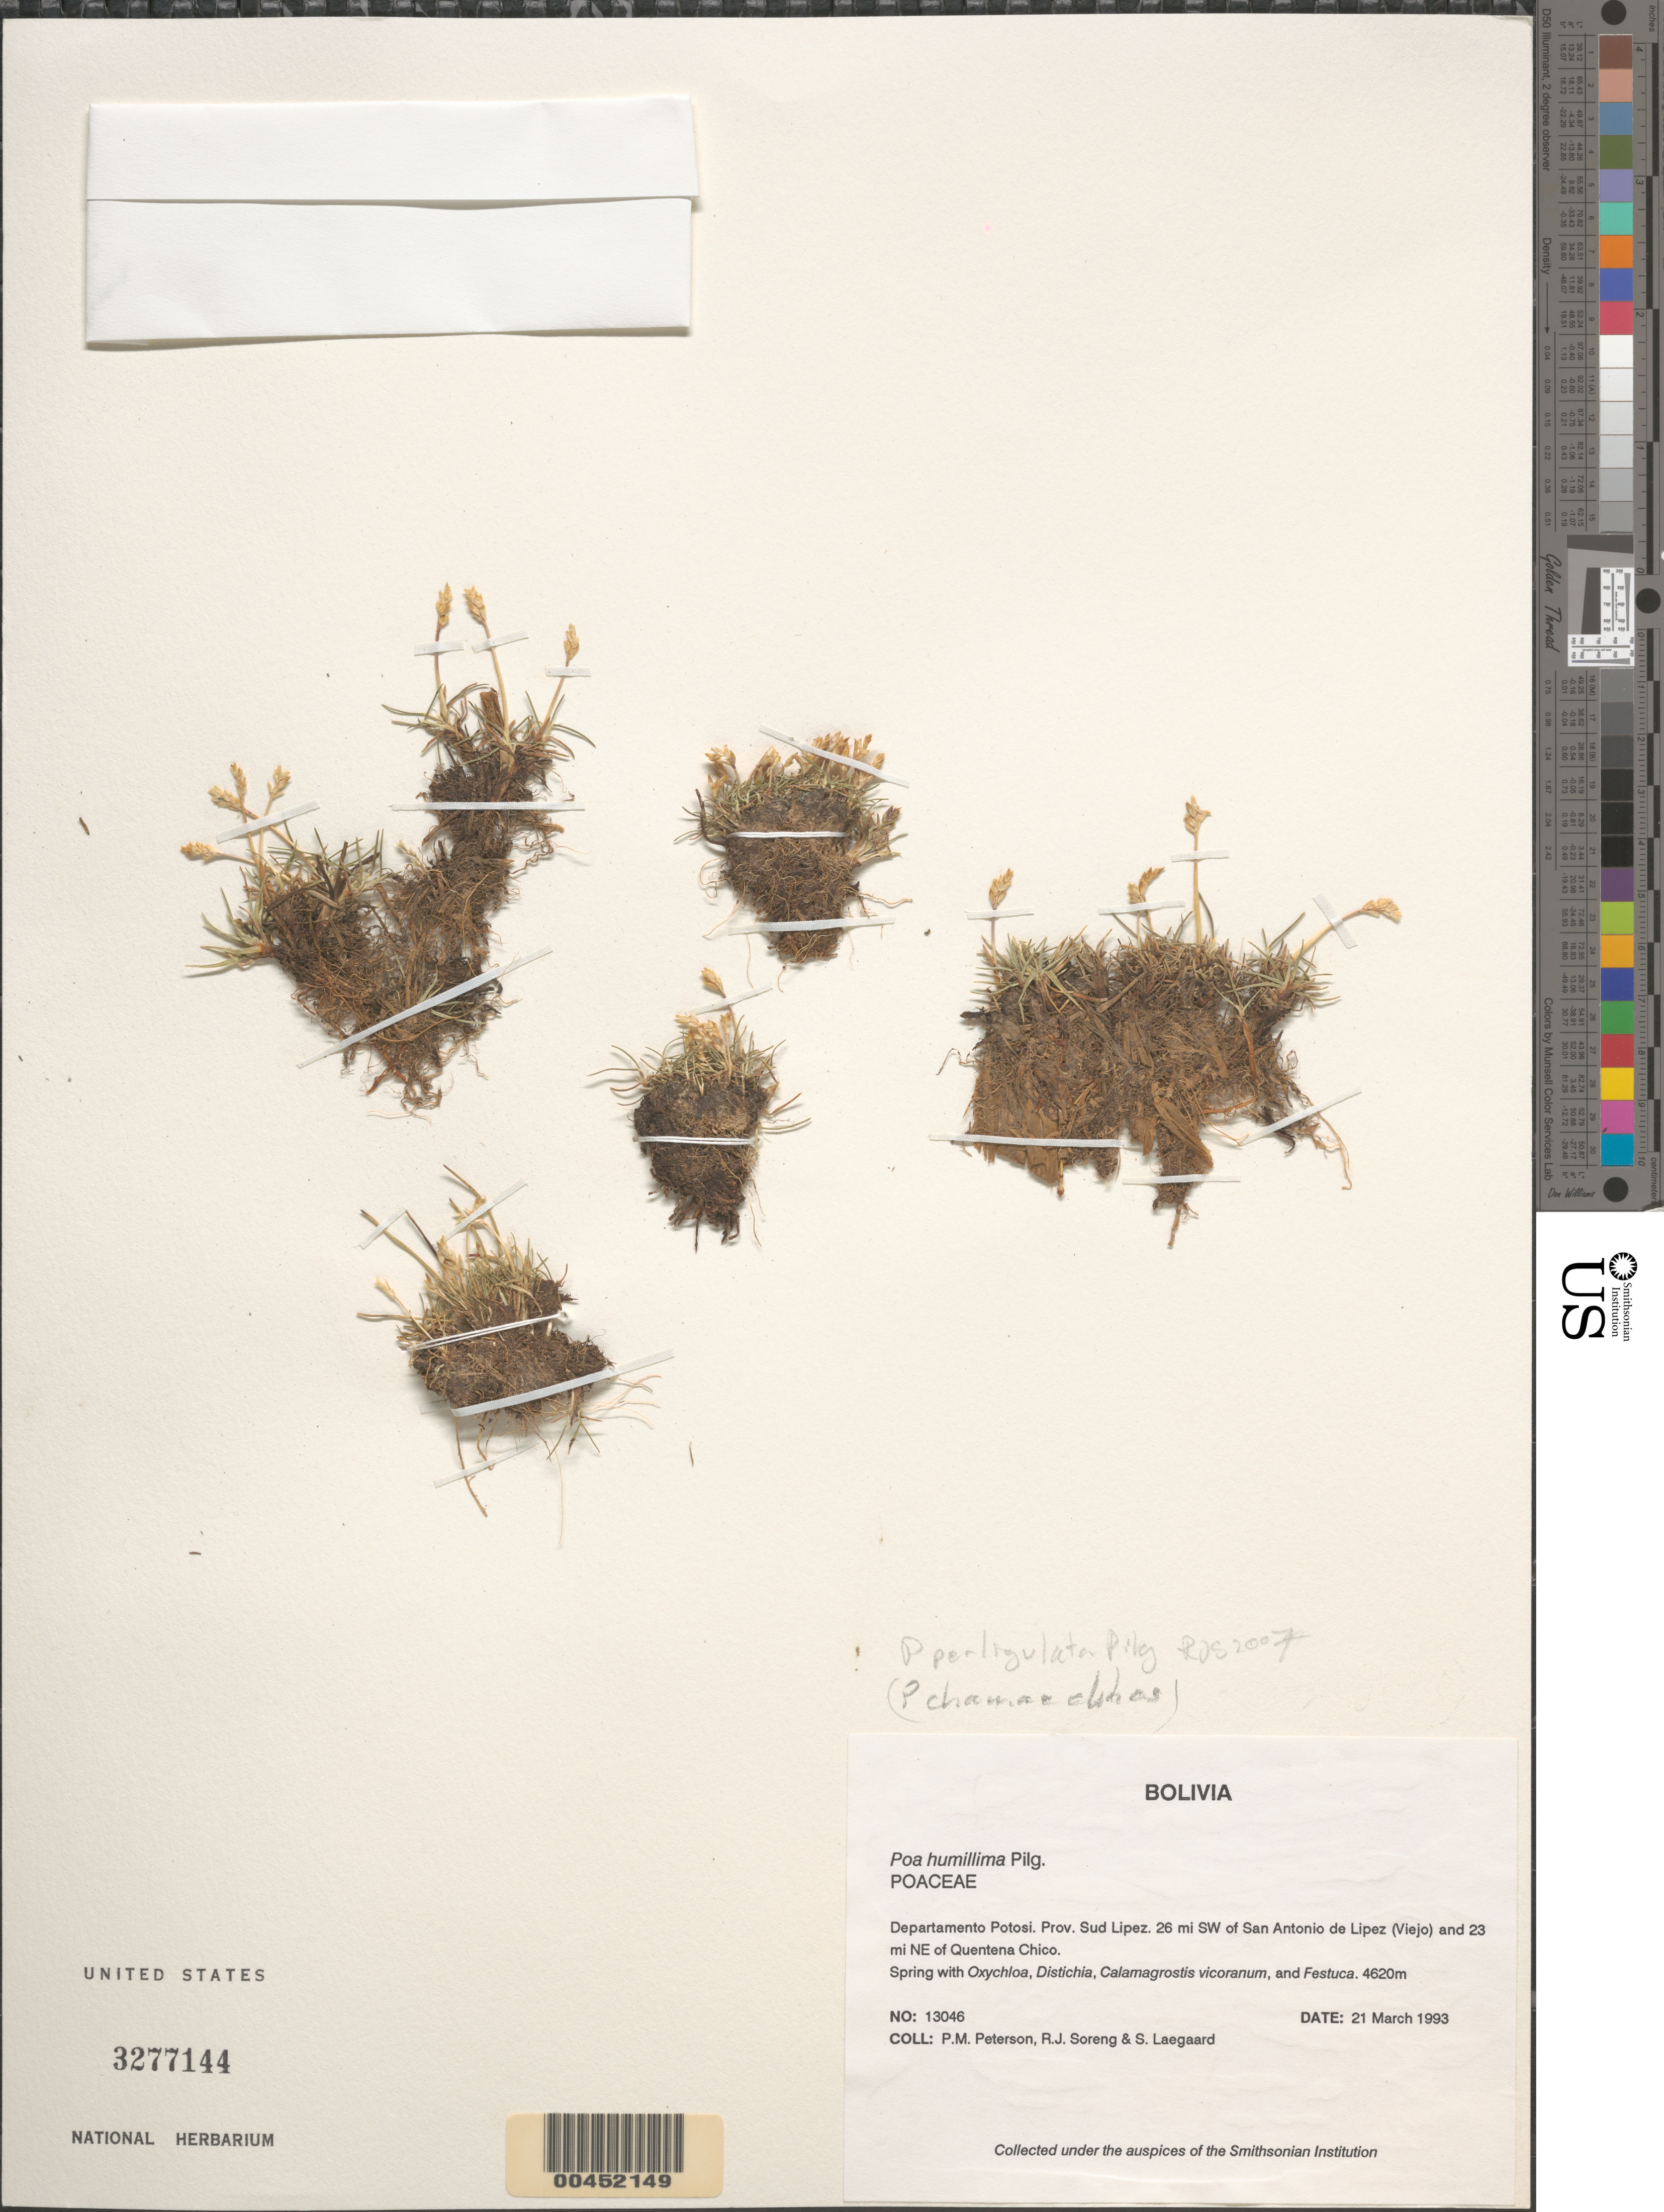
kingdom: Plantae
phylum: Tracheophyta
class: Liliopsida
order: Poales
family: Poaceae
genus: Poa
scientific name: Poa humillima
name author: Pilg.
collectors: P. M. Peterson, R. J. Soreng & S. Lægaard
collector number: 13046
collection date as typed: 21 Mar 1993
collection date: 1993-03-21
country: Bolivia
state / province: Potosí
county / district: Sud Lípez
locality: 26 mi SW of San Antonia de Lipez (Viejo) and 23 mi NE of Quentena Chico.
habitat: Spring with Oxychloa, Distichia, Calamagrostis vicoranum, and Festuca.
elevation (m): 4620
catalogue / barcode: US 3277144